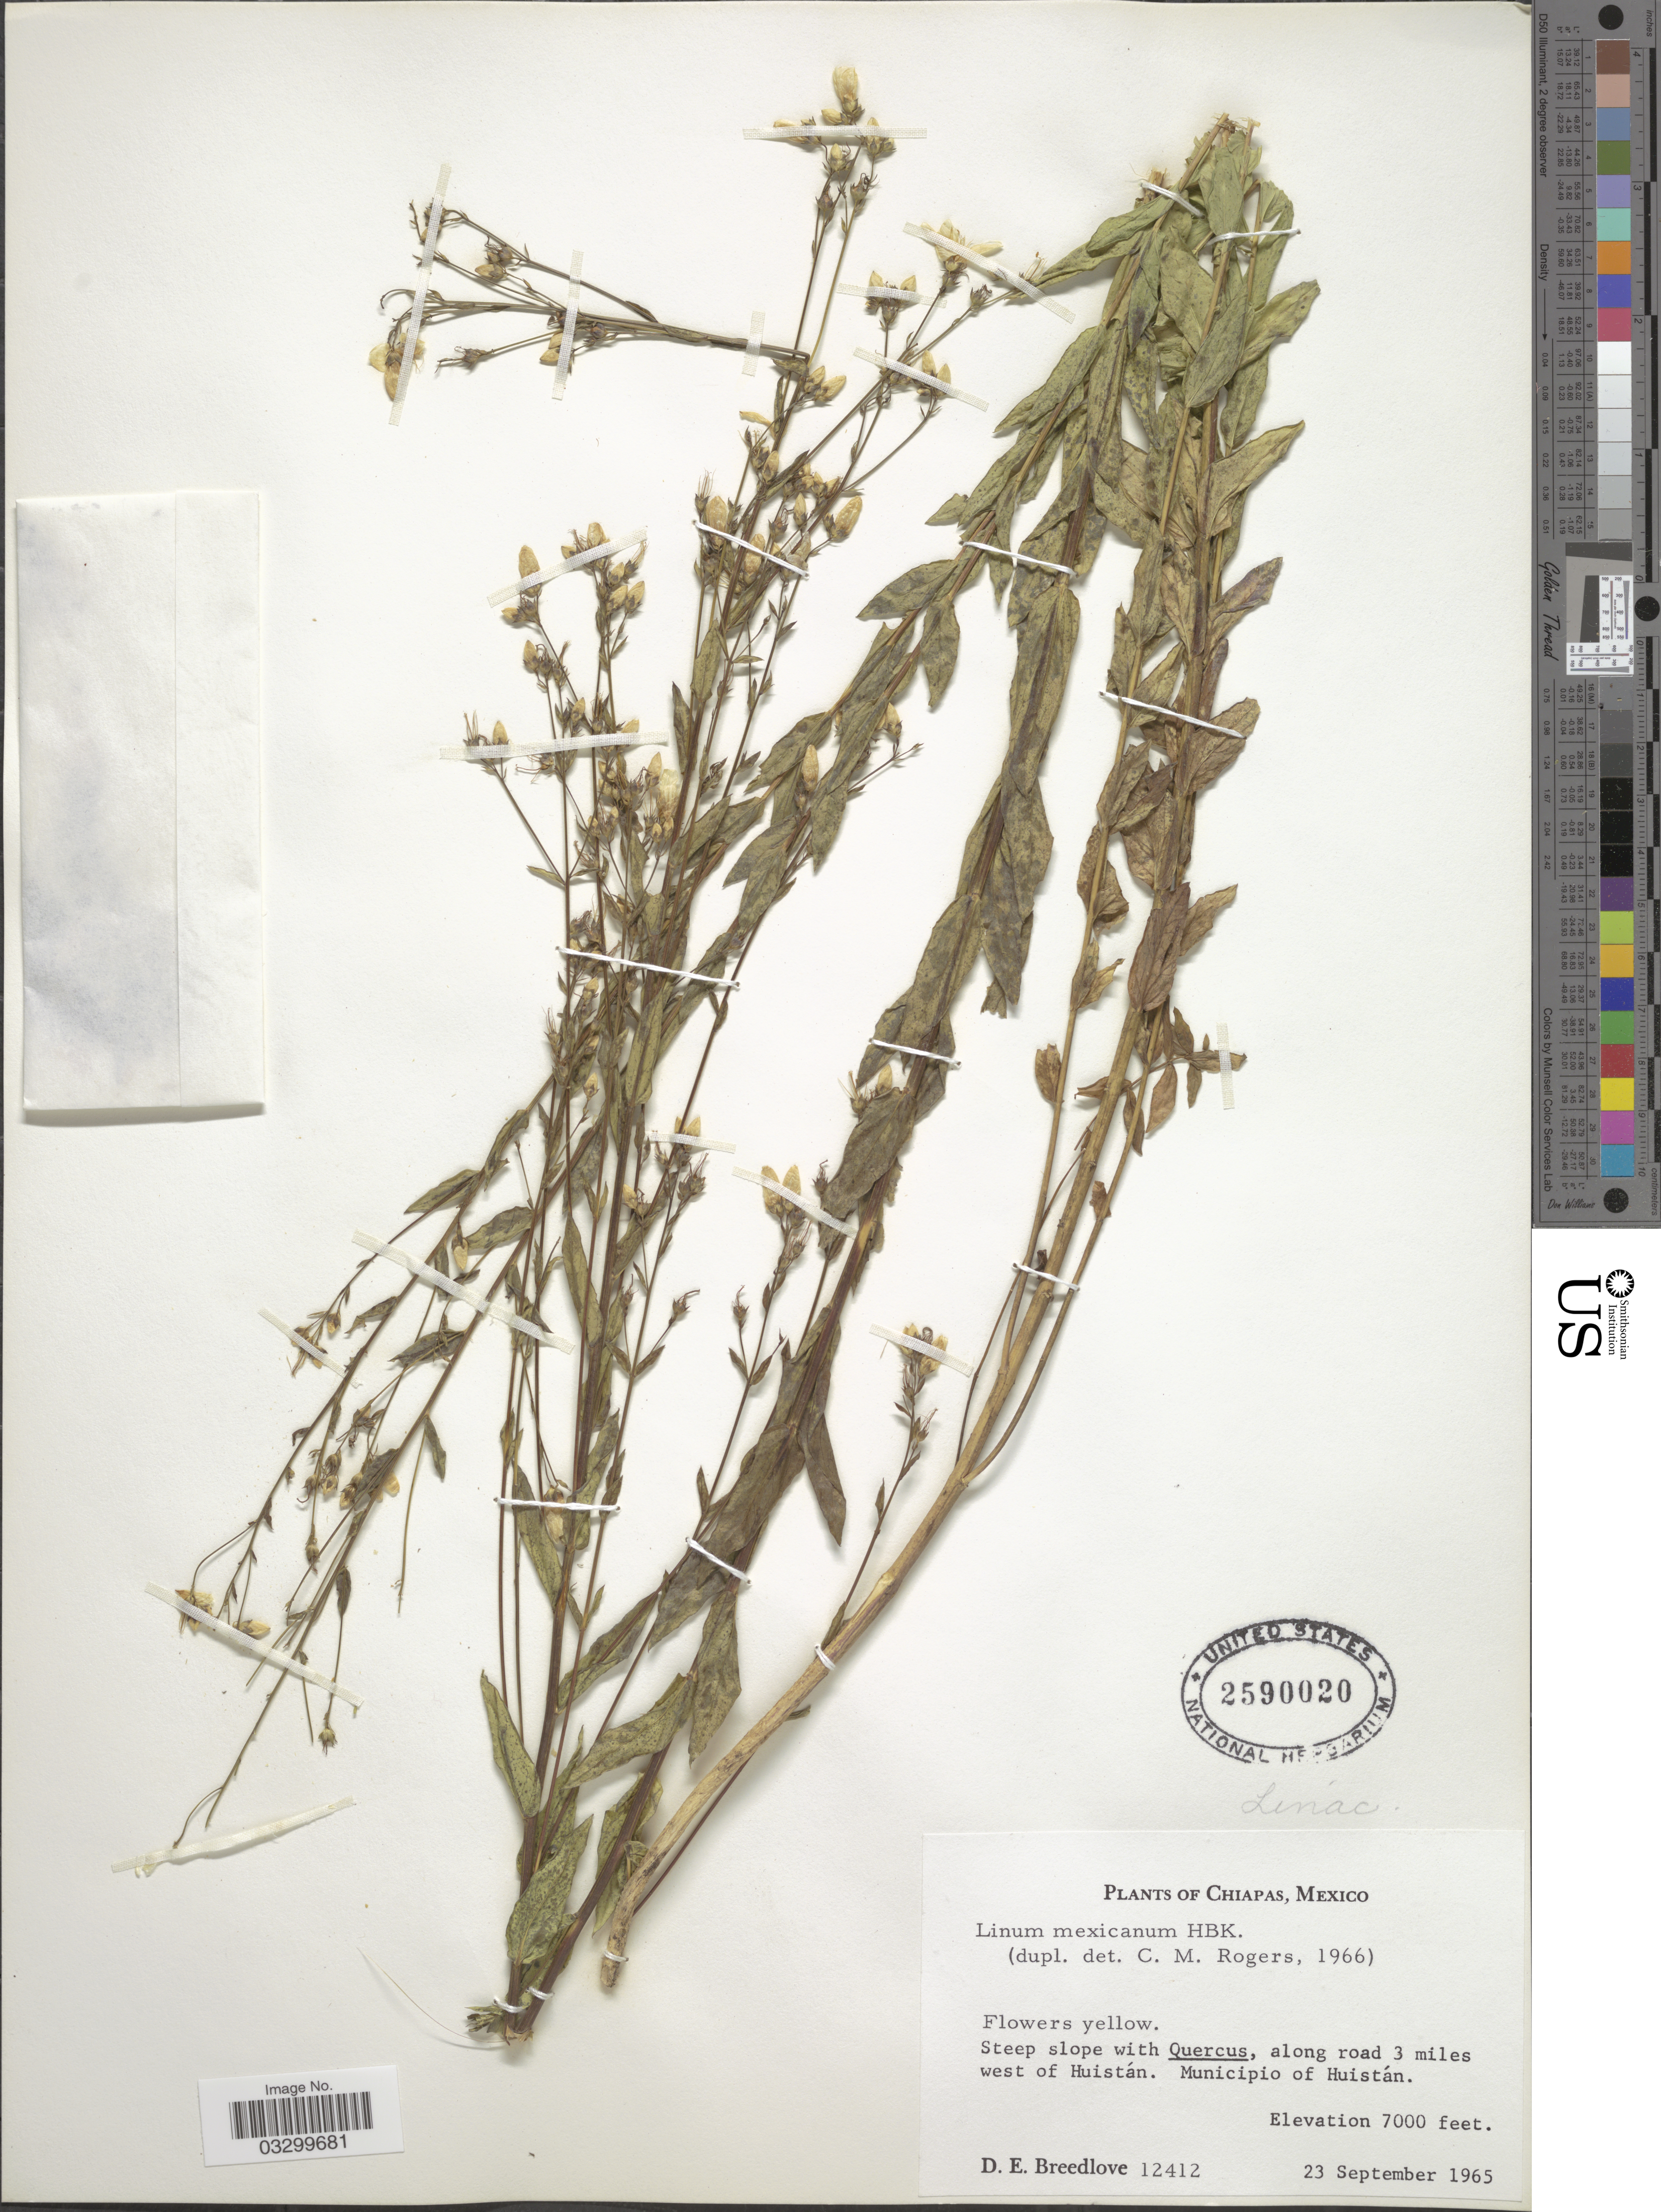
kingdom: Plantae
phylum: Tracheophyta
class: Magnoliopsida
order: Malpighiales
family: Linaceae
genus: Linum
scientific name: Linum mexicanum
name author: Kunth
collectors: D. E. Breedlove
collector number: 12412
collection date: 1965-09-23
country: Mexico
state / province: Chiapas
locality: Along road 3 miles west of Huistán. Municipio of Huistán.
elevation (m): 2134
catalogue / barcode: US 2590020